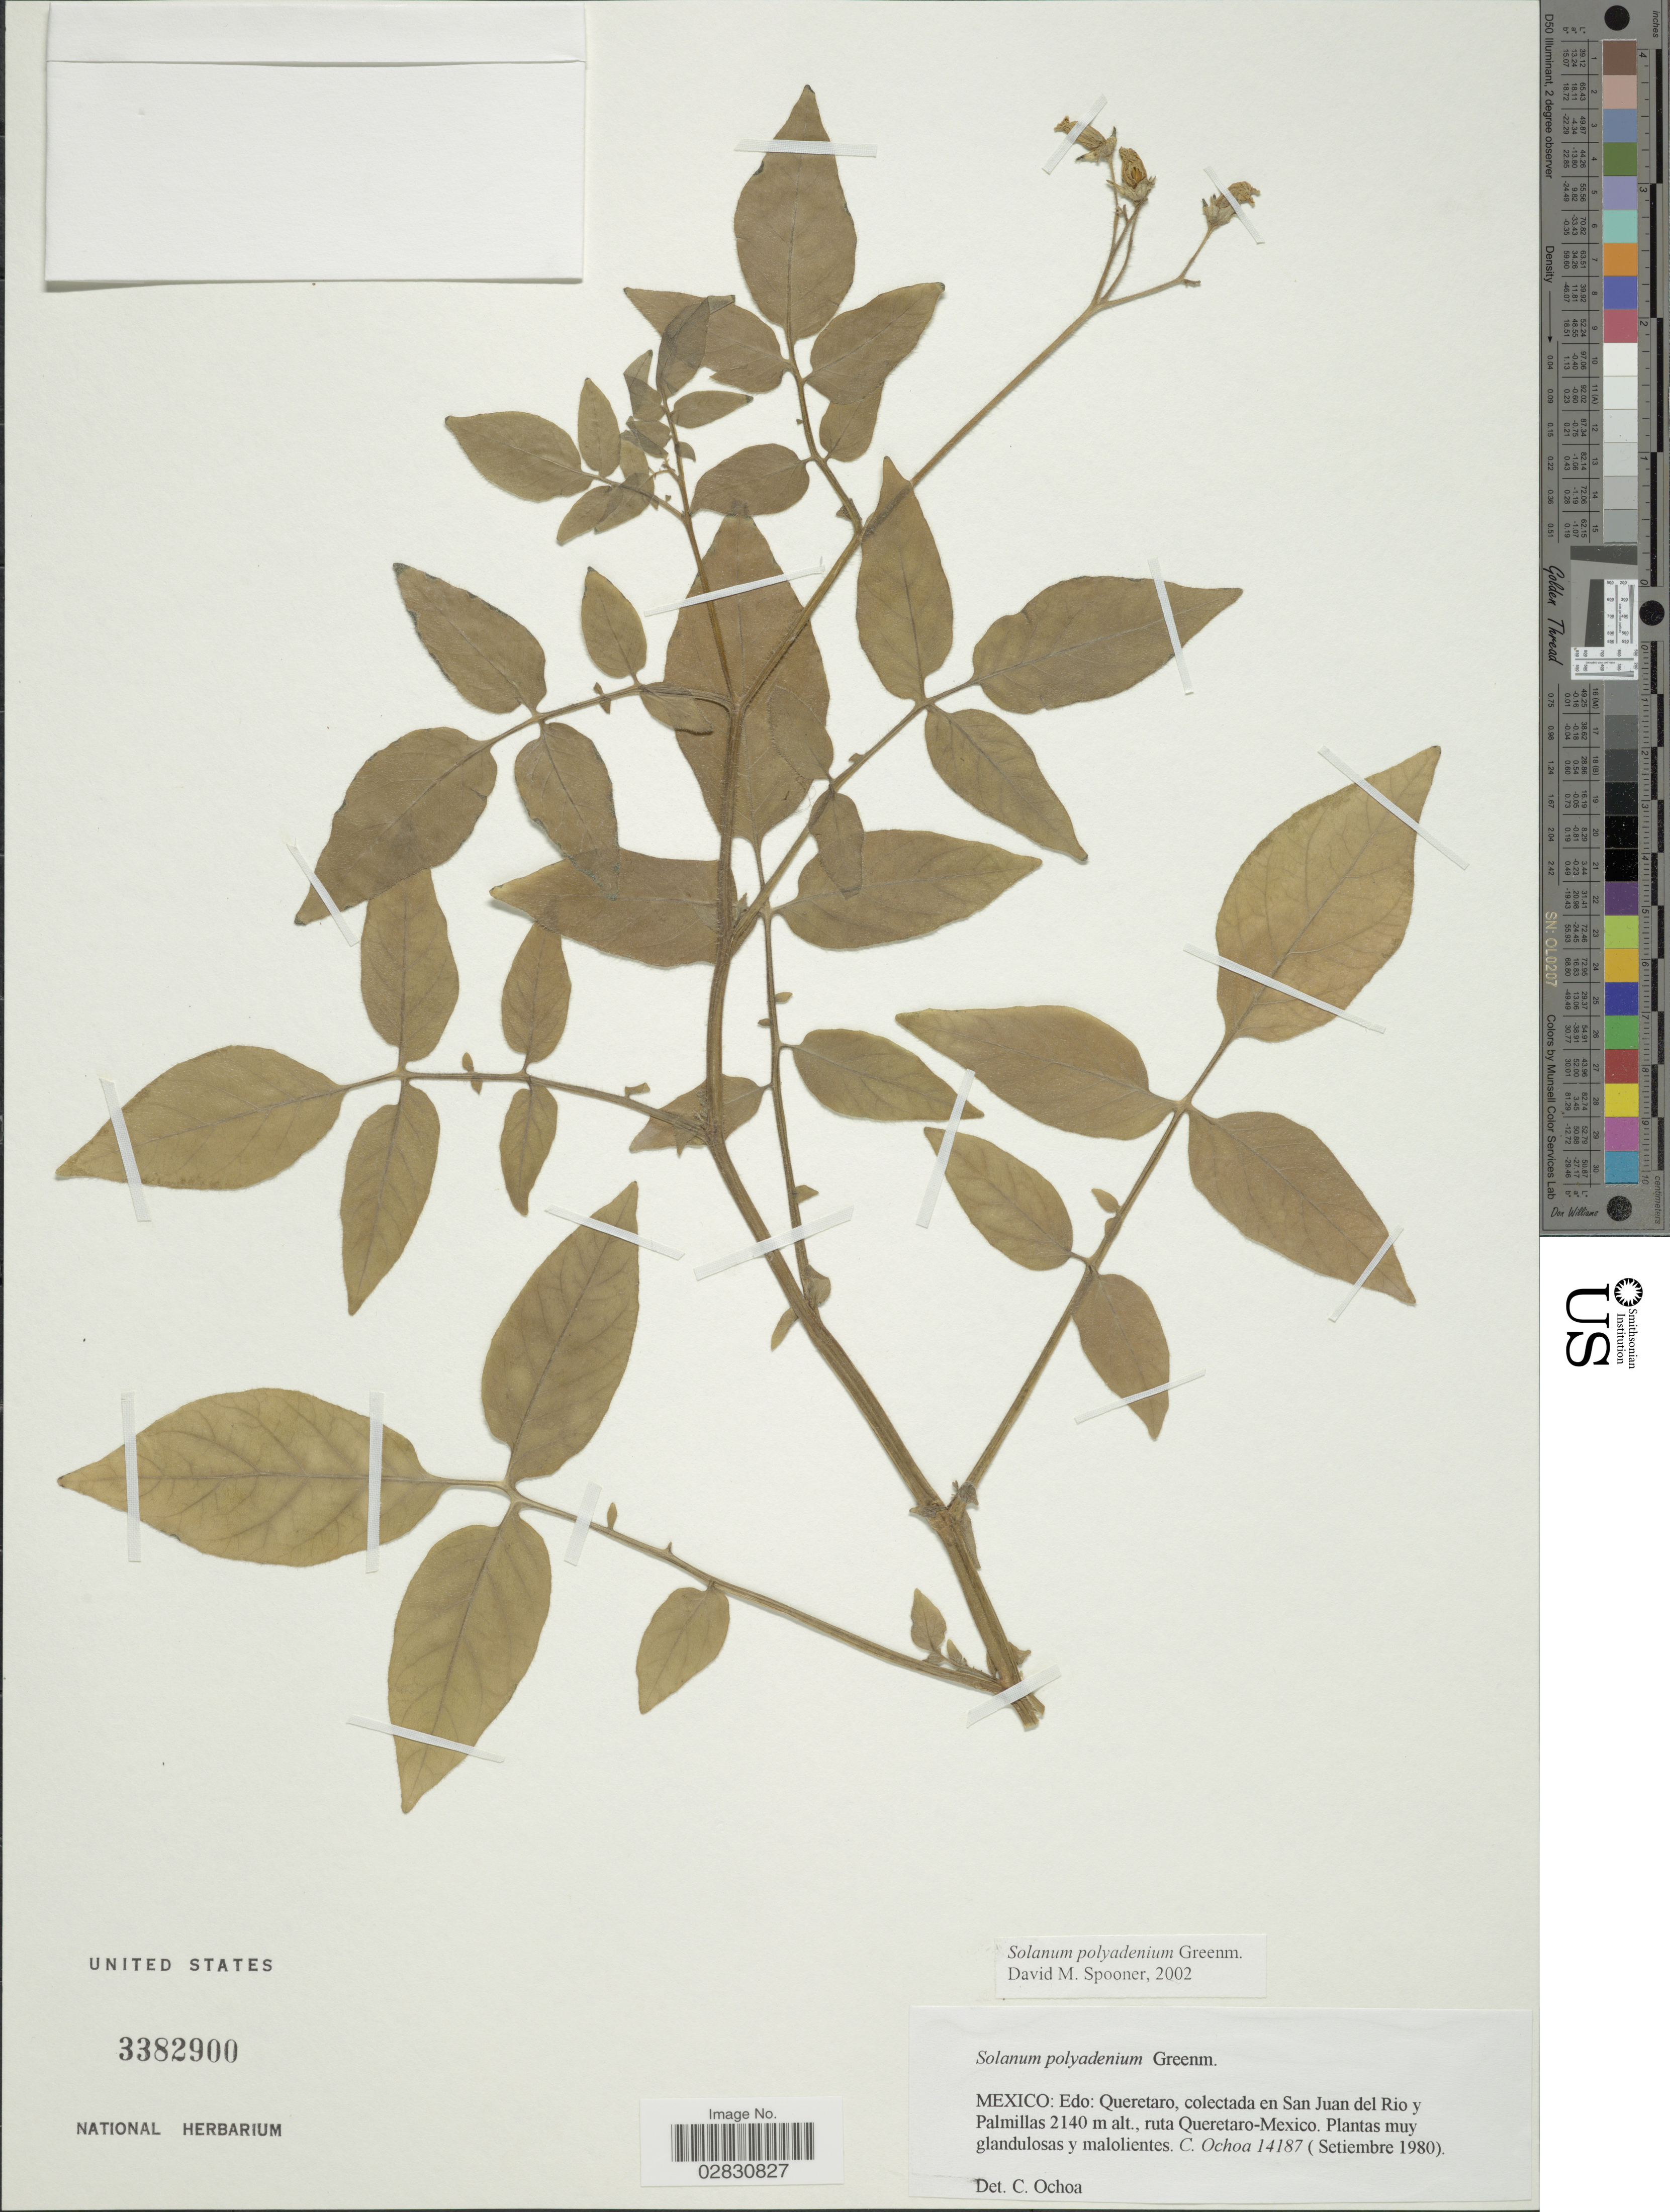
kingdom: Plantae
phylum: Tracheophyta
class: Magnoliopsida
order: Solanales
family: Solanaceae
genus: Solanum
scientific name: Solanum polyadenium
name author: Greenm.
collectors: C. Ochoa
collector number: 14187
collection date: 1980-09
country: Mexico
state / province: Querétaro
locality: Edo: Queretaro, colectada en San Juan del Rio y Palmillas, ruta Queretaro-Mexico.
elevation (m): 2140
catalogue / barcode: US 3382900